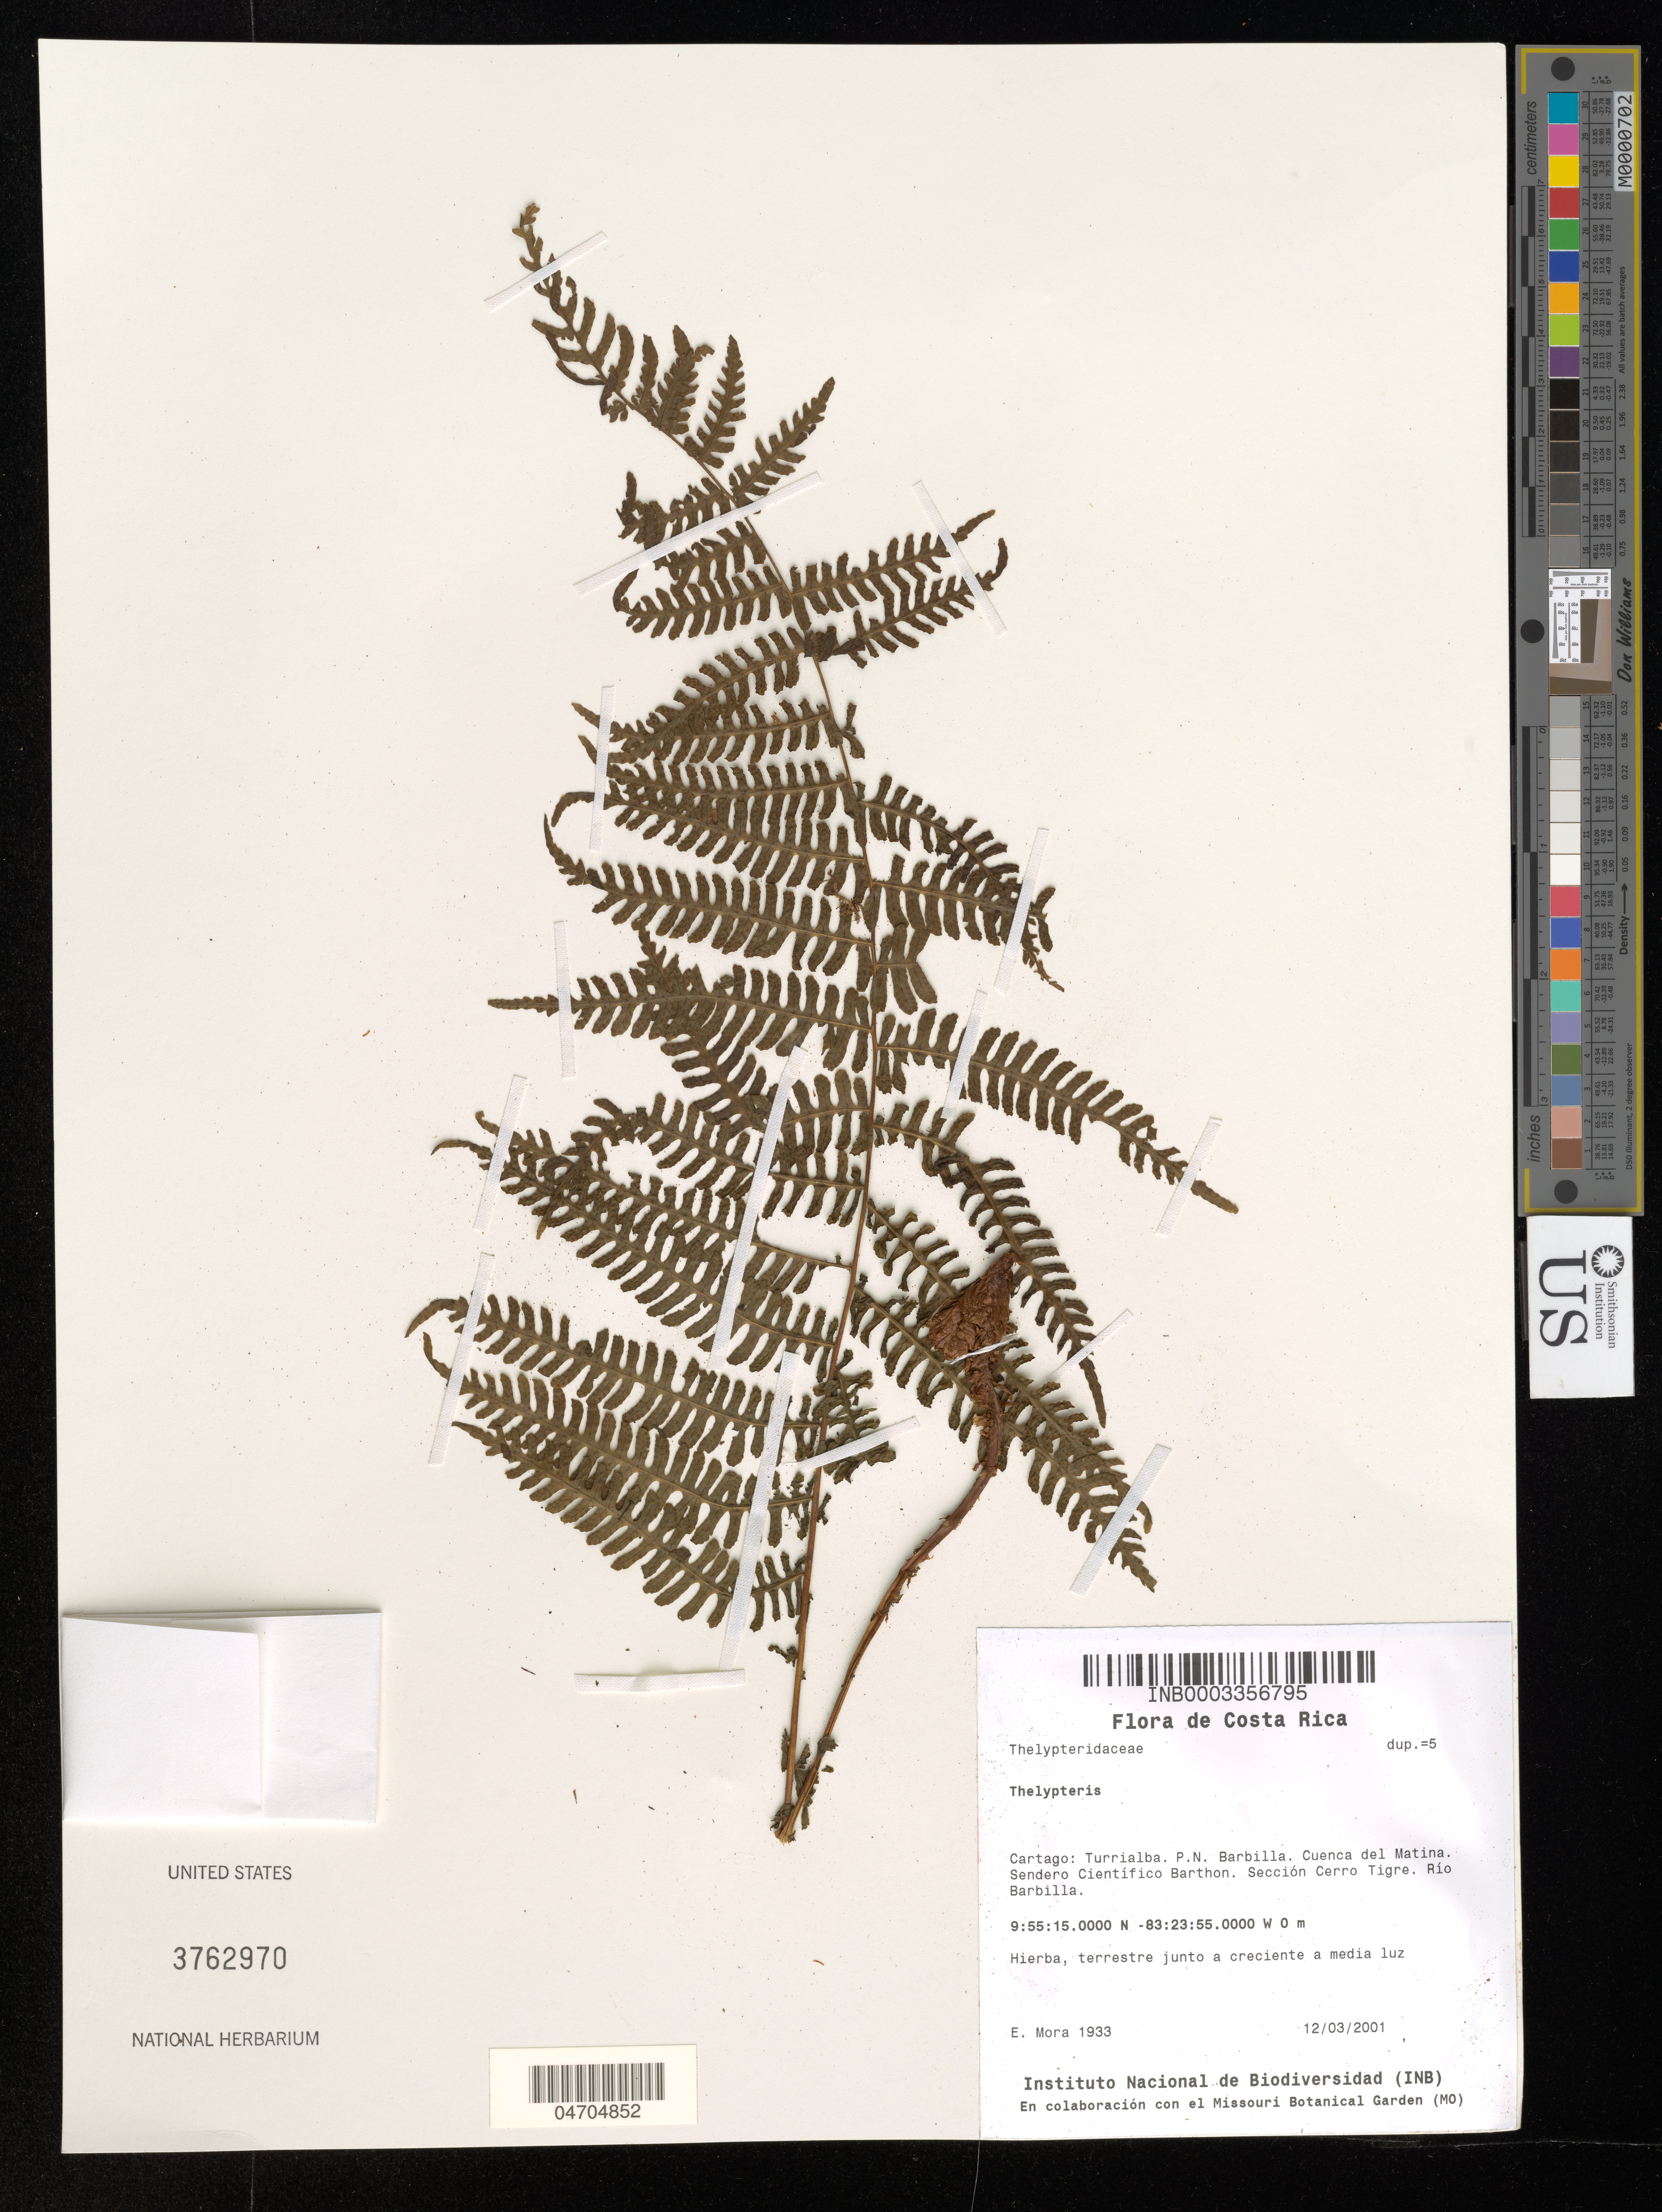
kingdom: Plantae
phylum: Tracheophyta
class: Polypodiopsida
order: Polypodiales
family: Thelypteridaceae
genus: Thelypteris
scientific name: Thelypteris (Meniscium) sp.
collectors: E. Mora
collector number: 1933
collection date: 2001-03-12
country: Costa Rica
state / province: Cartago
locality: Turrialba. P. N. Barbilla. Cuenca del Matina. Sendero Científico Barthon. Sección Cerro Tigre. Río Barbilla.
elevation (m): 0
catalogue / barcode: US 3762970